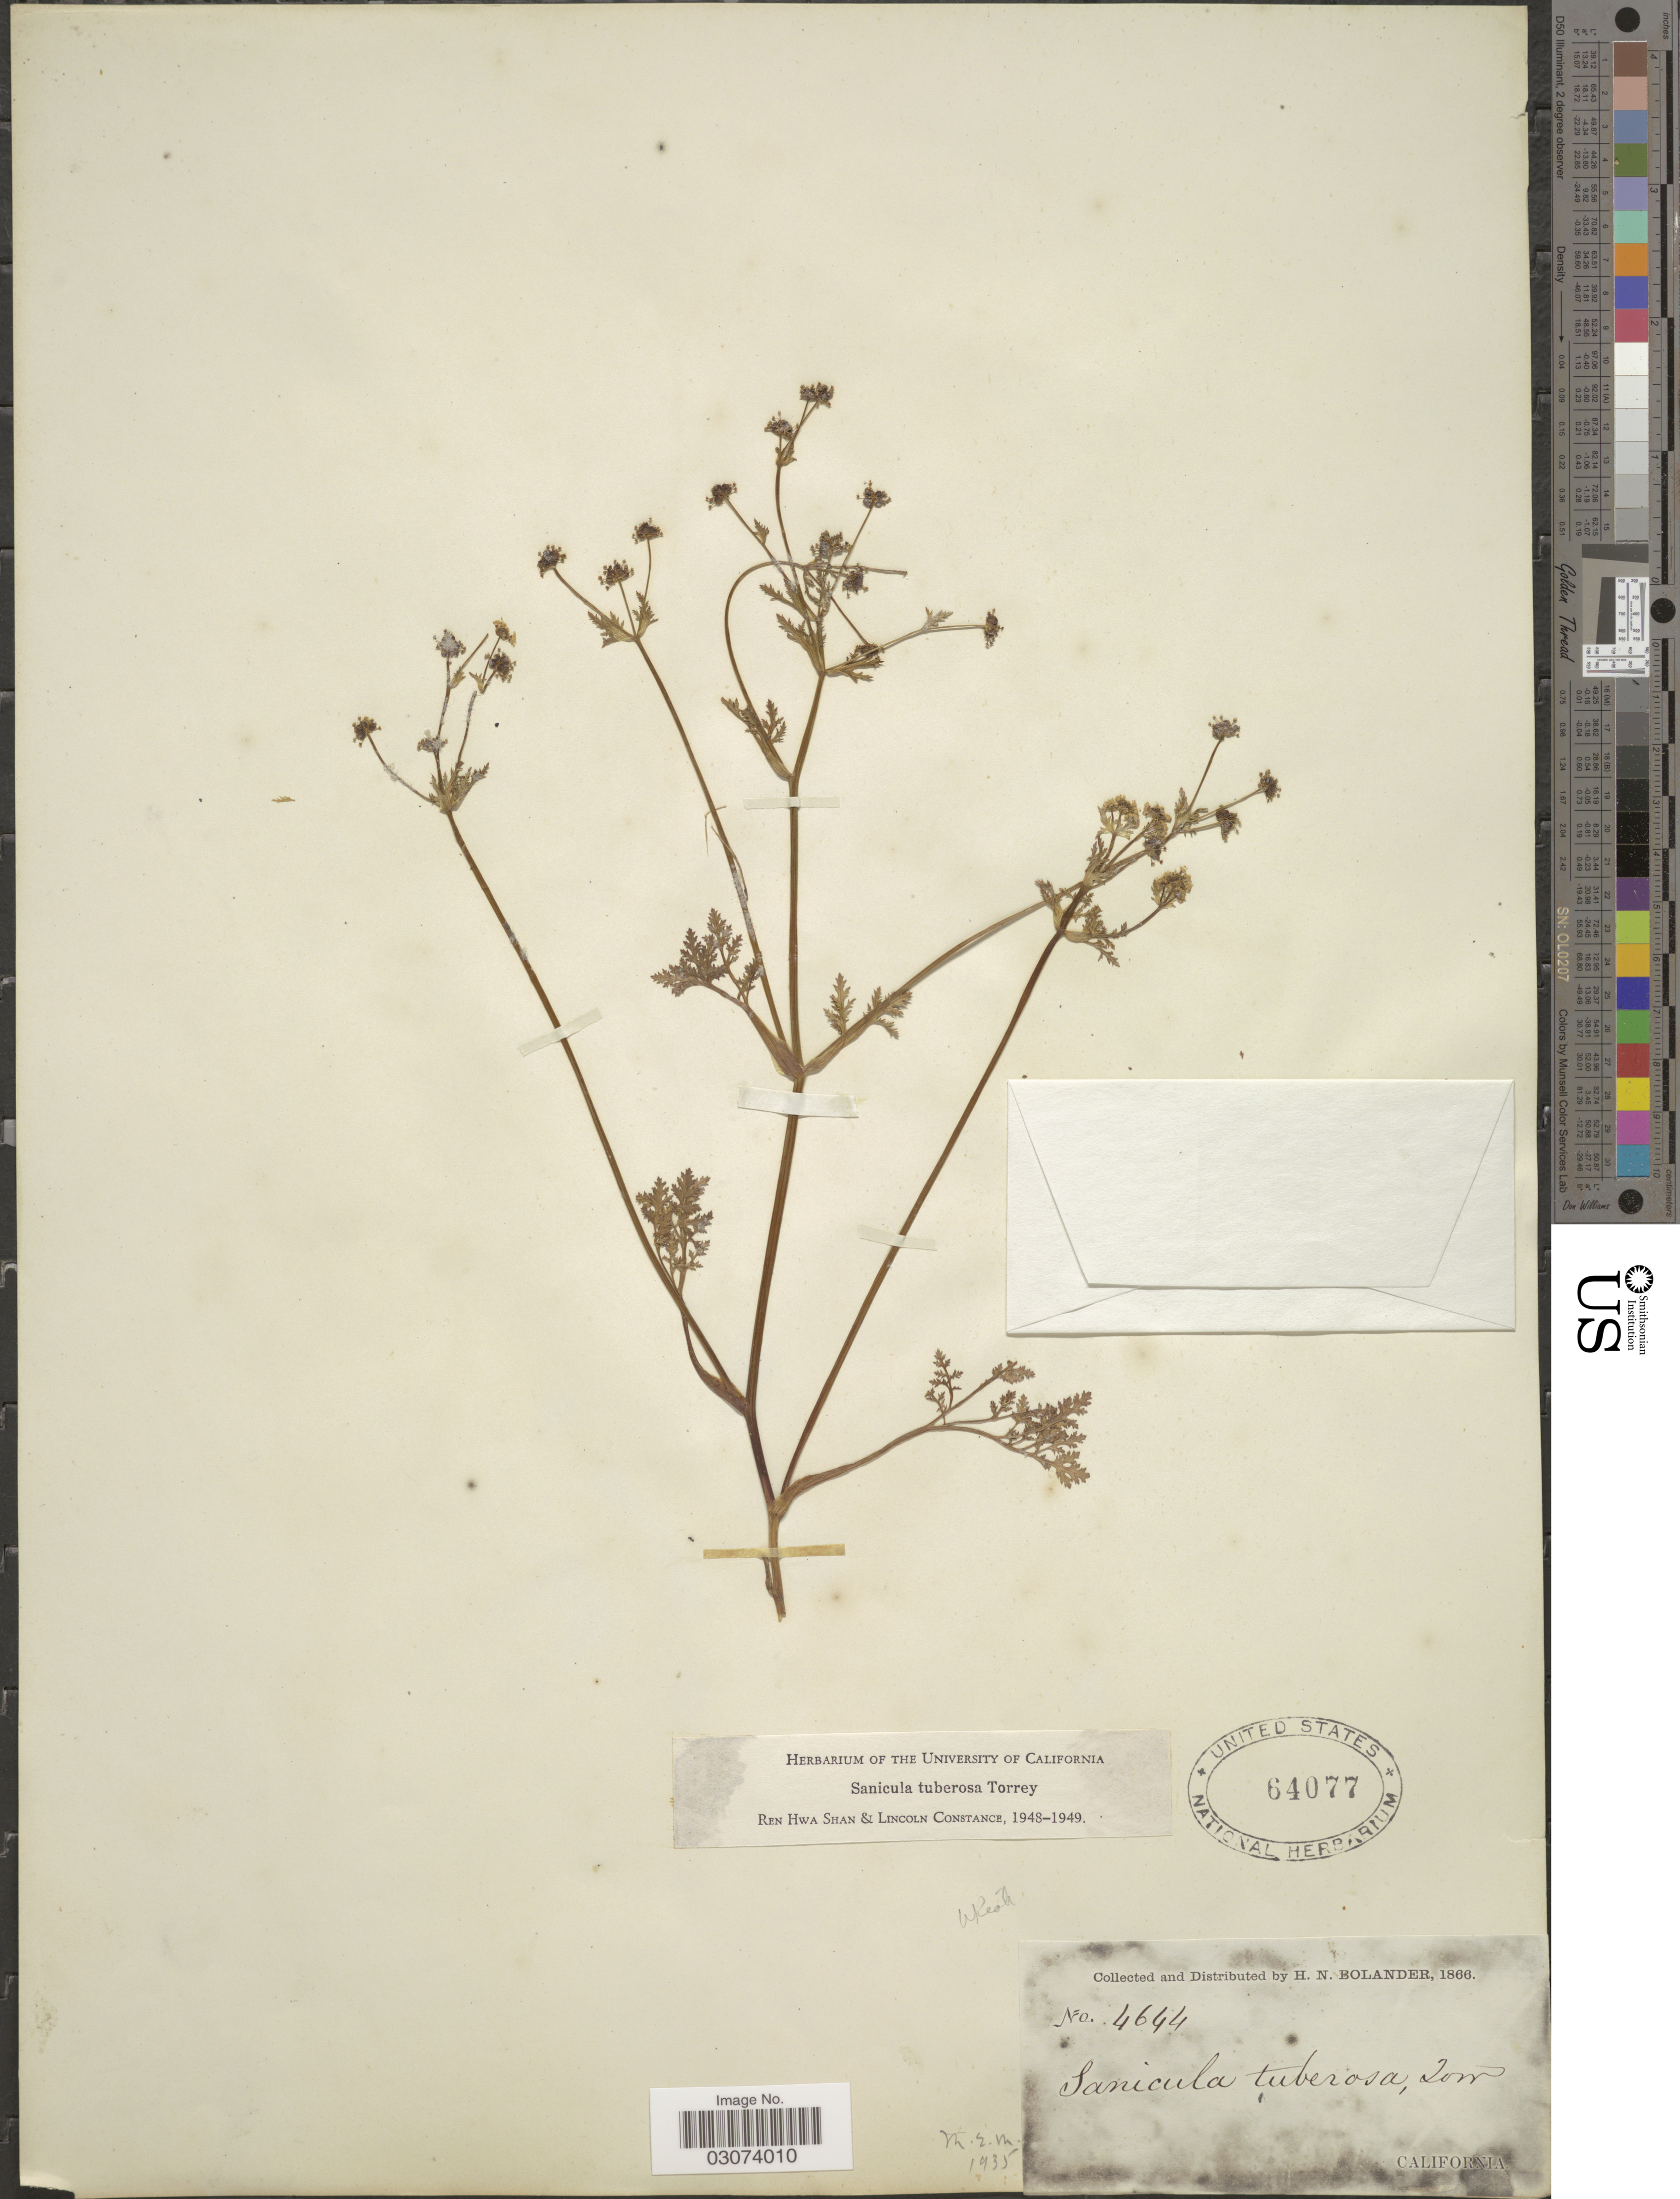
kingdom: Plantae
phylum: Tracheophyta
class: Magnoliopsida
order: Apiales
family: Apiaceae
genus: Sanicula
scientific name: Sanicula tuberosa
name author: Torr.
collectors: H. Bolander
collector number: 4644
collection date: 1866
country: United States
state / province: California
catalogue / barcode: US 64077